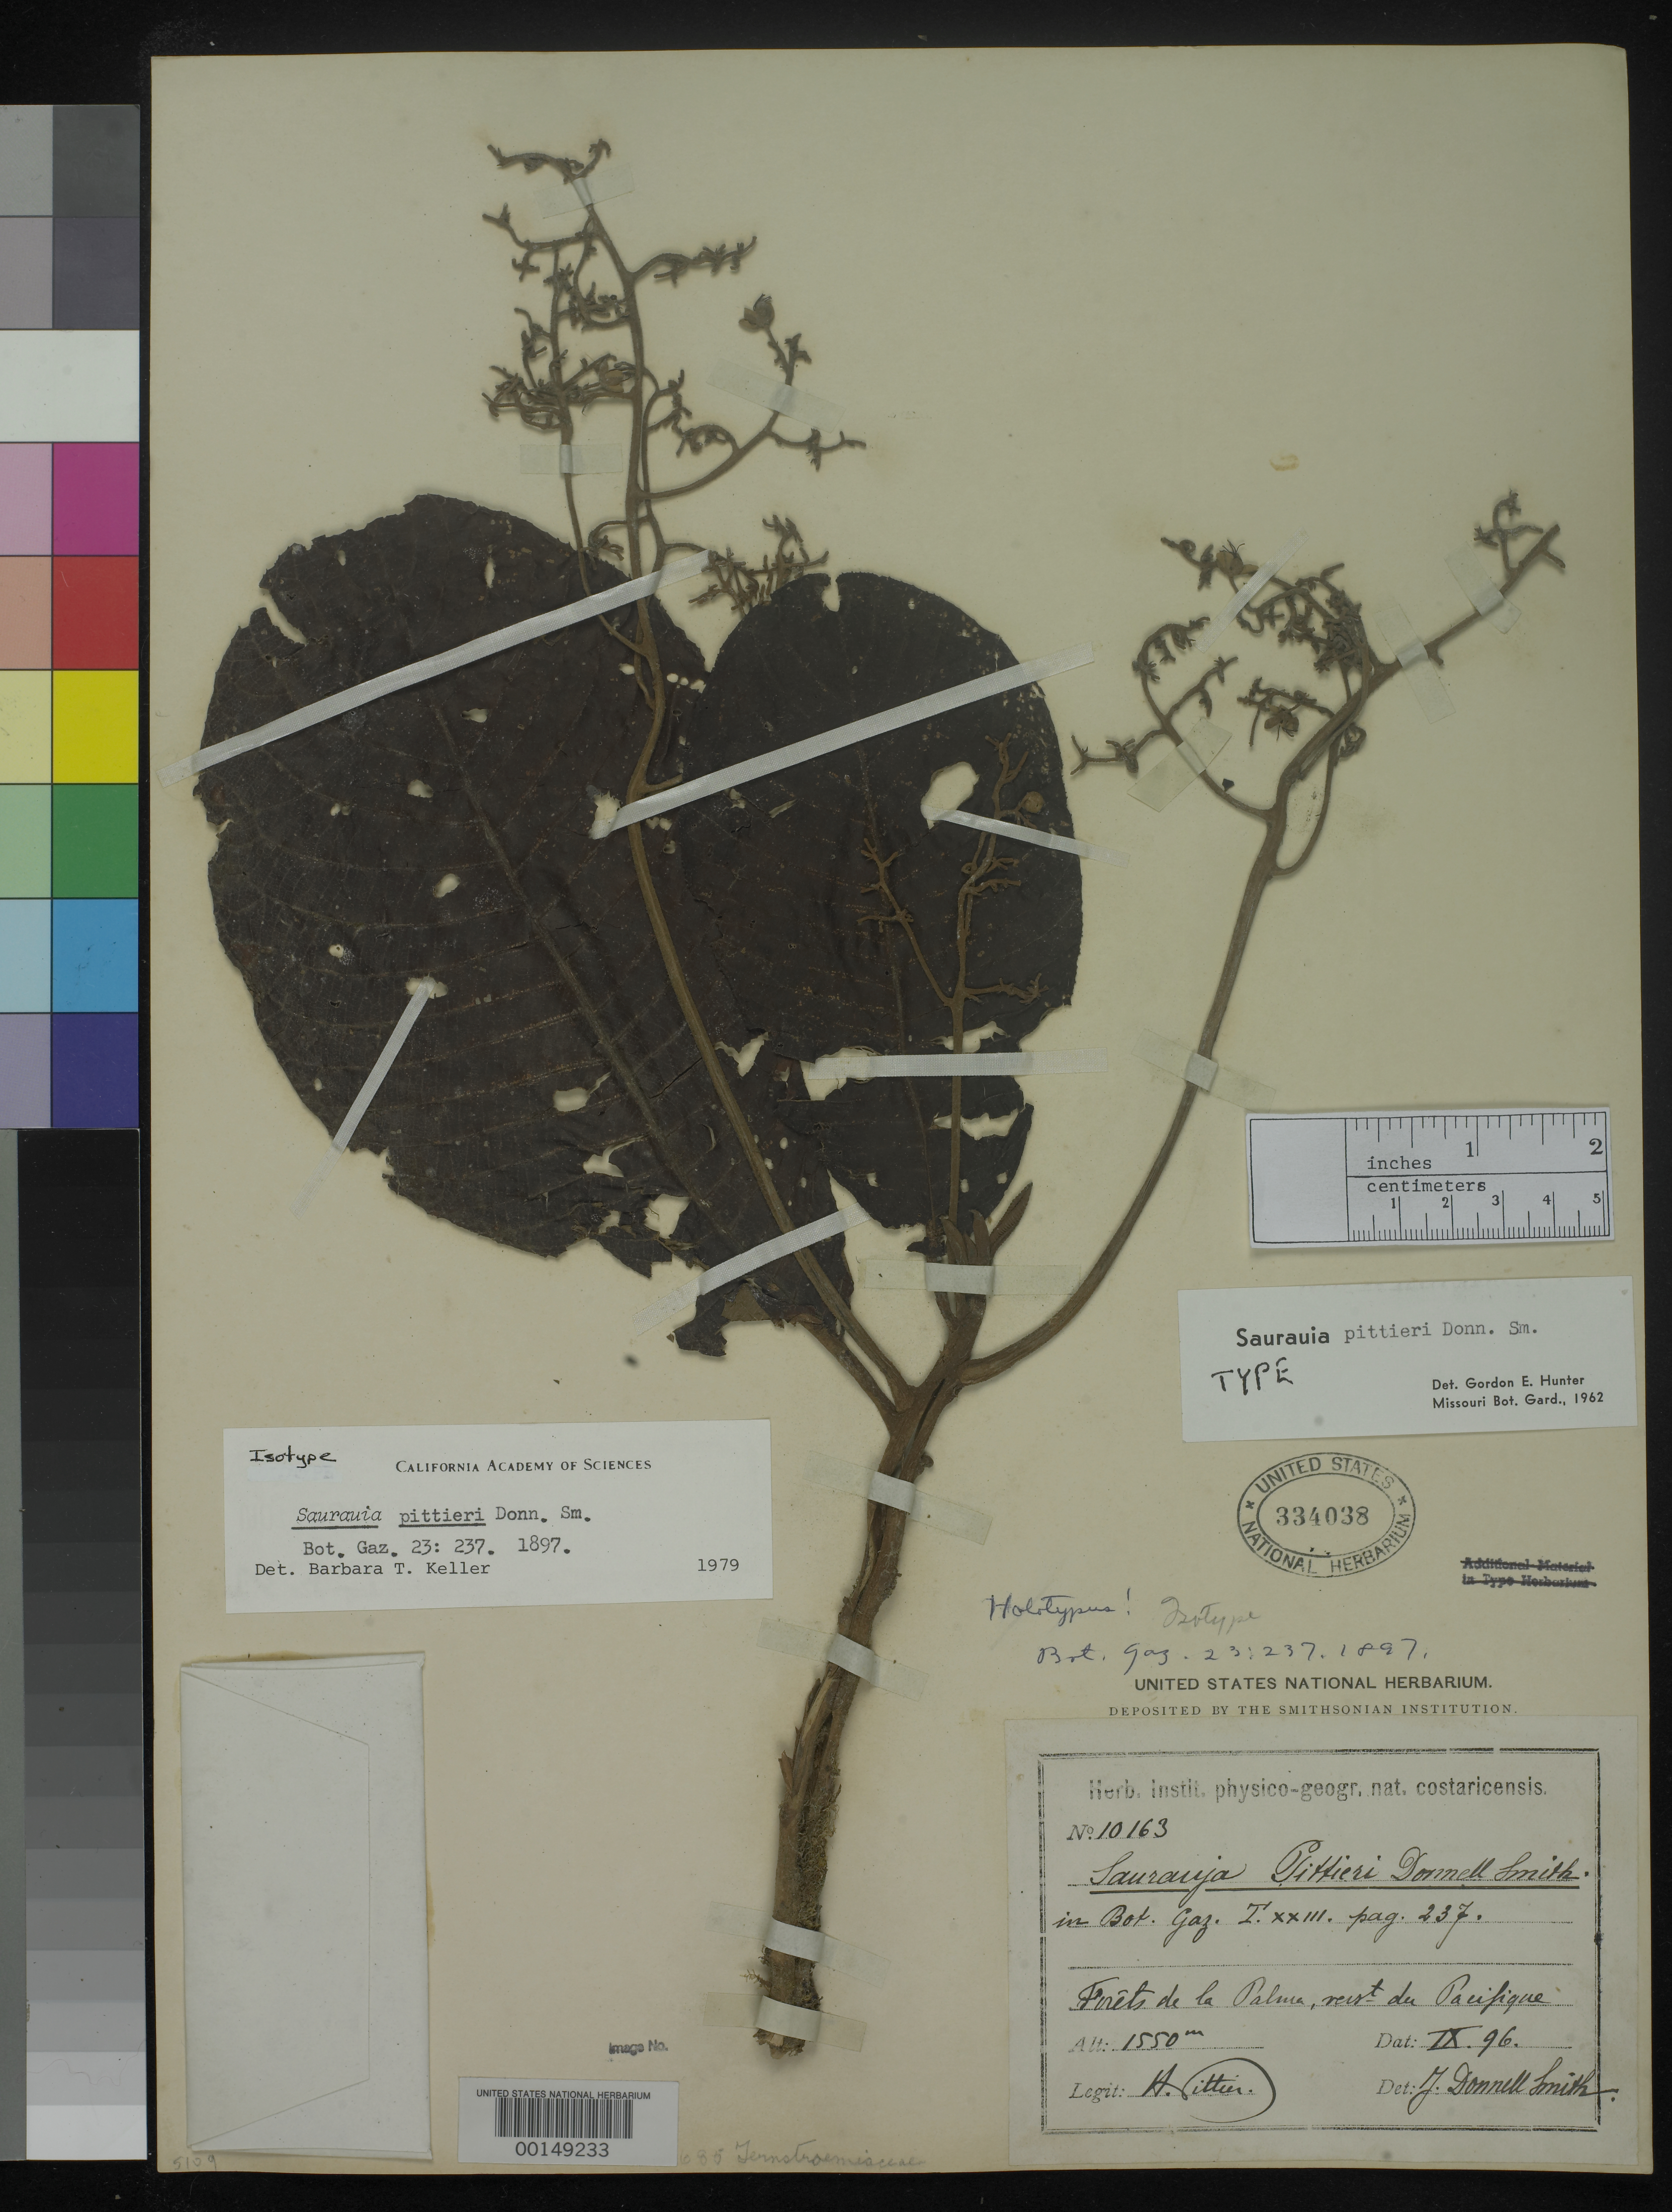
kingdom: Plantae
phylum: Tracheophyta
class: Magnoliopsida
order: Ericales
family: Actinidiaceae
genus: Saurauia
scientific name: Saurauia pittieri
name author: Donn. Sm.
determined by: Keller, B. T.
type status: Isotype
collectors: H. F. Pittier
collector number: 10163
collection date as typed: Sep 1896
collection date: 1896-09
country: Costa Rica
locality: Forests of La Palma, Pacific slope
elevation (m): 1550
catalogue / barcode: US 334038